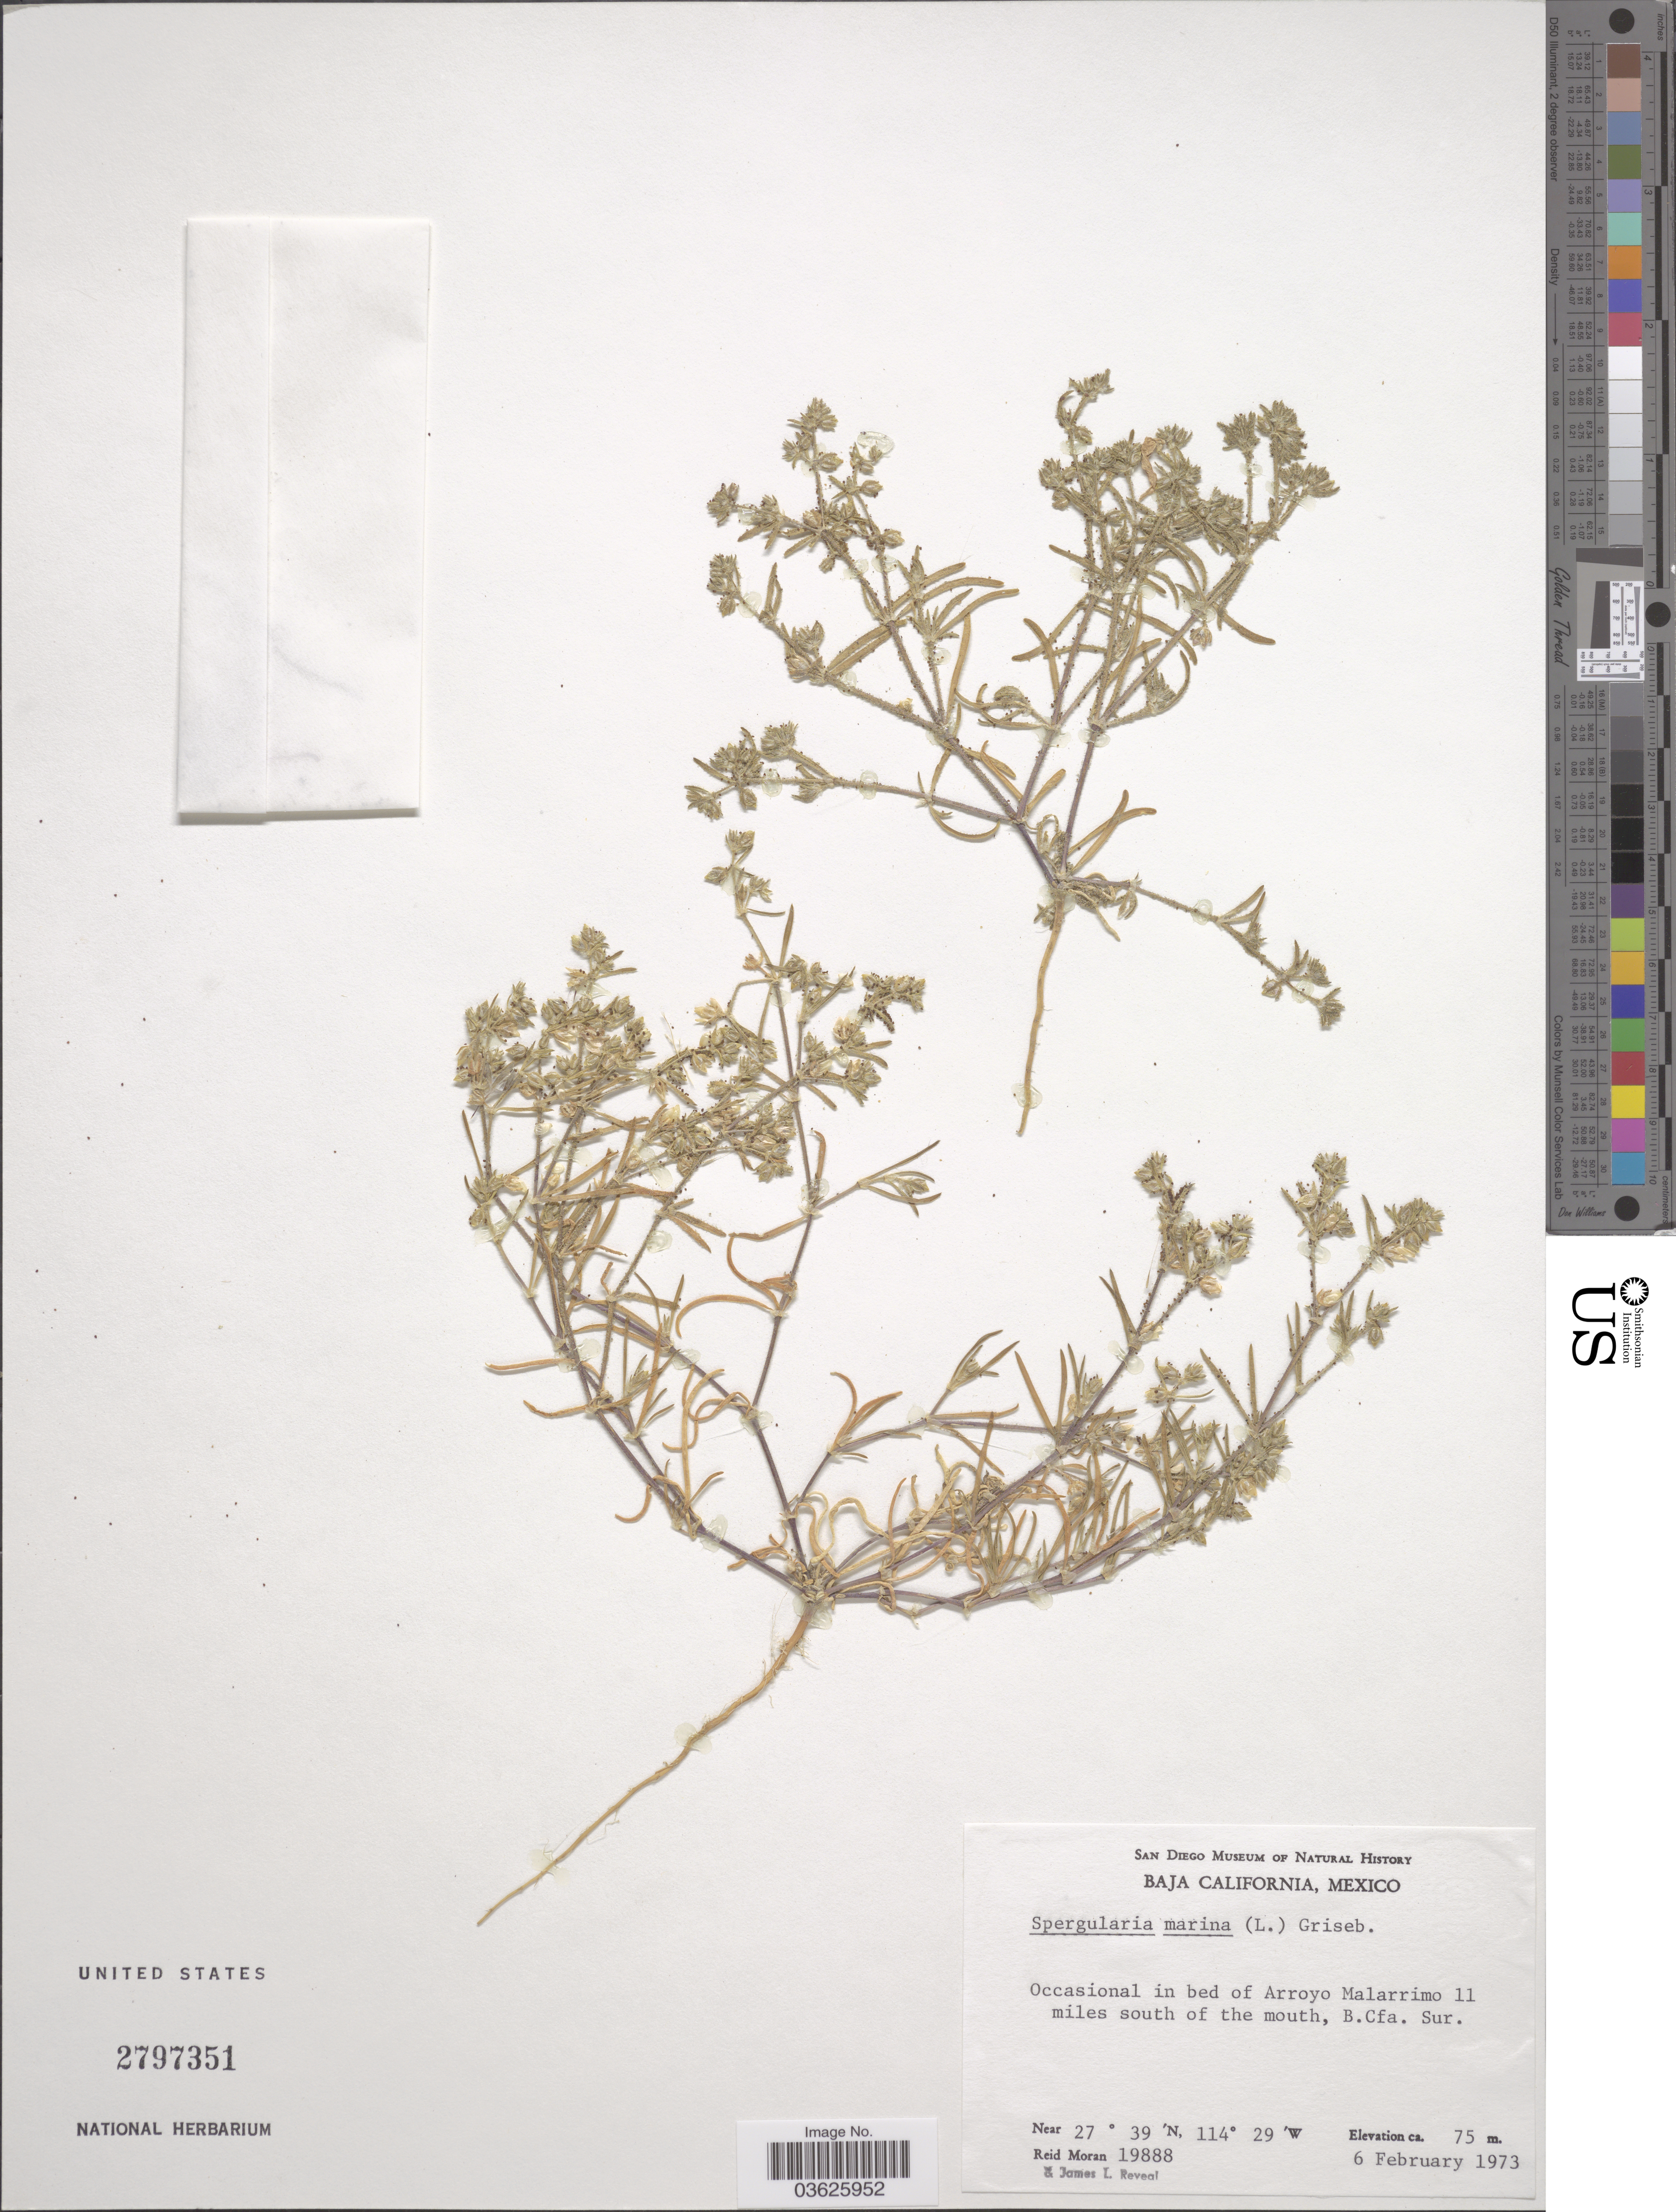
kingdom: Plantae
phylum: Tracheophyta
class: Magnoliopsida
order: Caryophyllales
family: Caryophyllaceae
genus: Tissa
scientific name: Tissa marina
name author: (L.) Britton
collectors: R. Moran & J. L. Reveal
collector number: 19888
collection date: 1973-02-06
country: Mexico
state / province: Baja California Sur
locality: Occasional on bed of Arroyo Malarrimo 11 miles south of the mouth, B.Cfa. Sur.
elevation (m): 75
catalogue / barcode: US 2797351